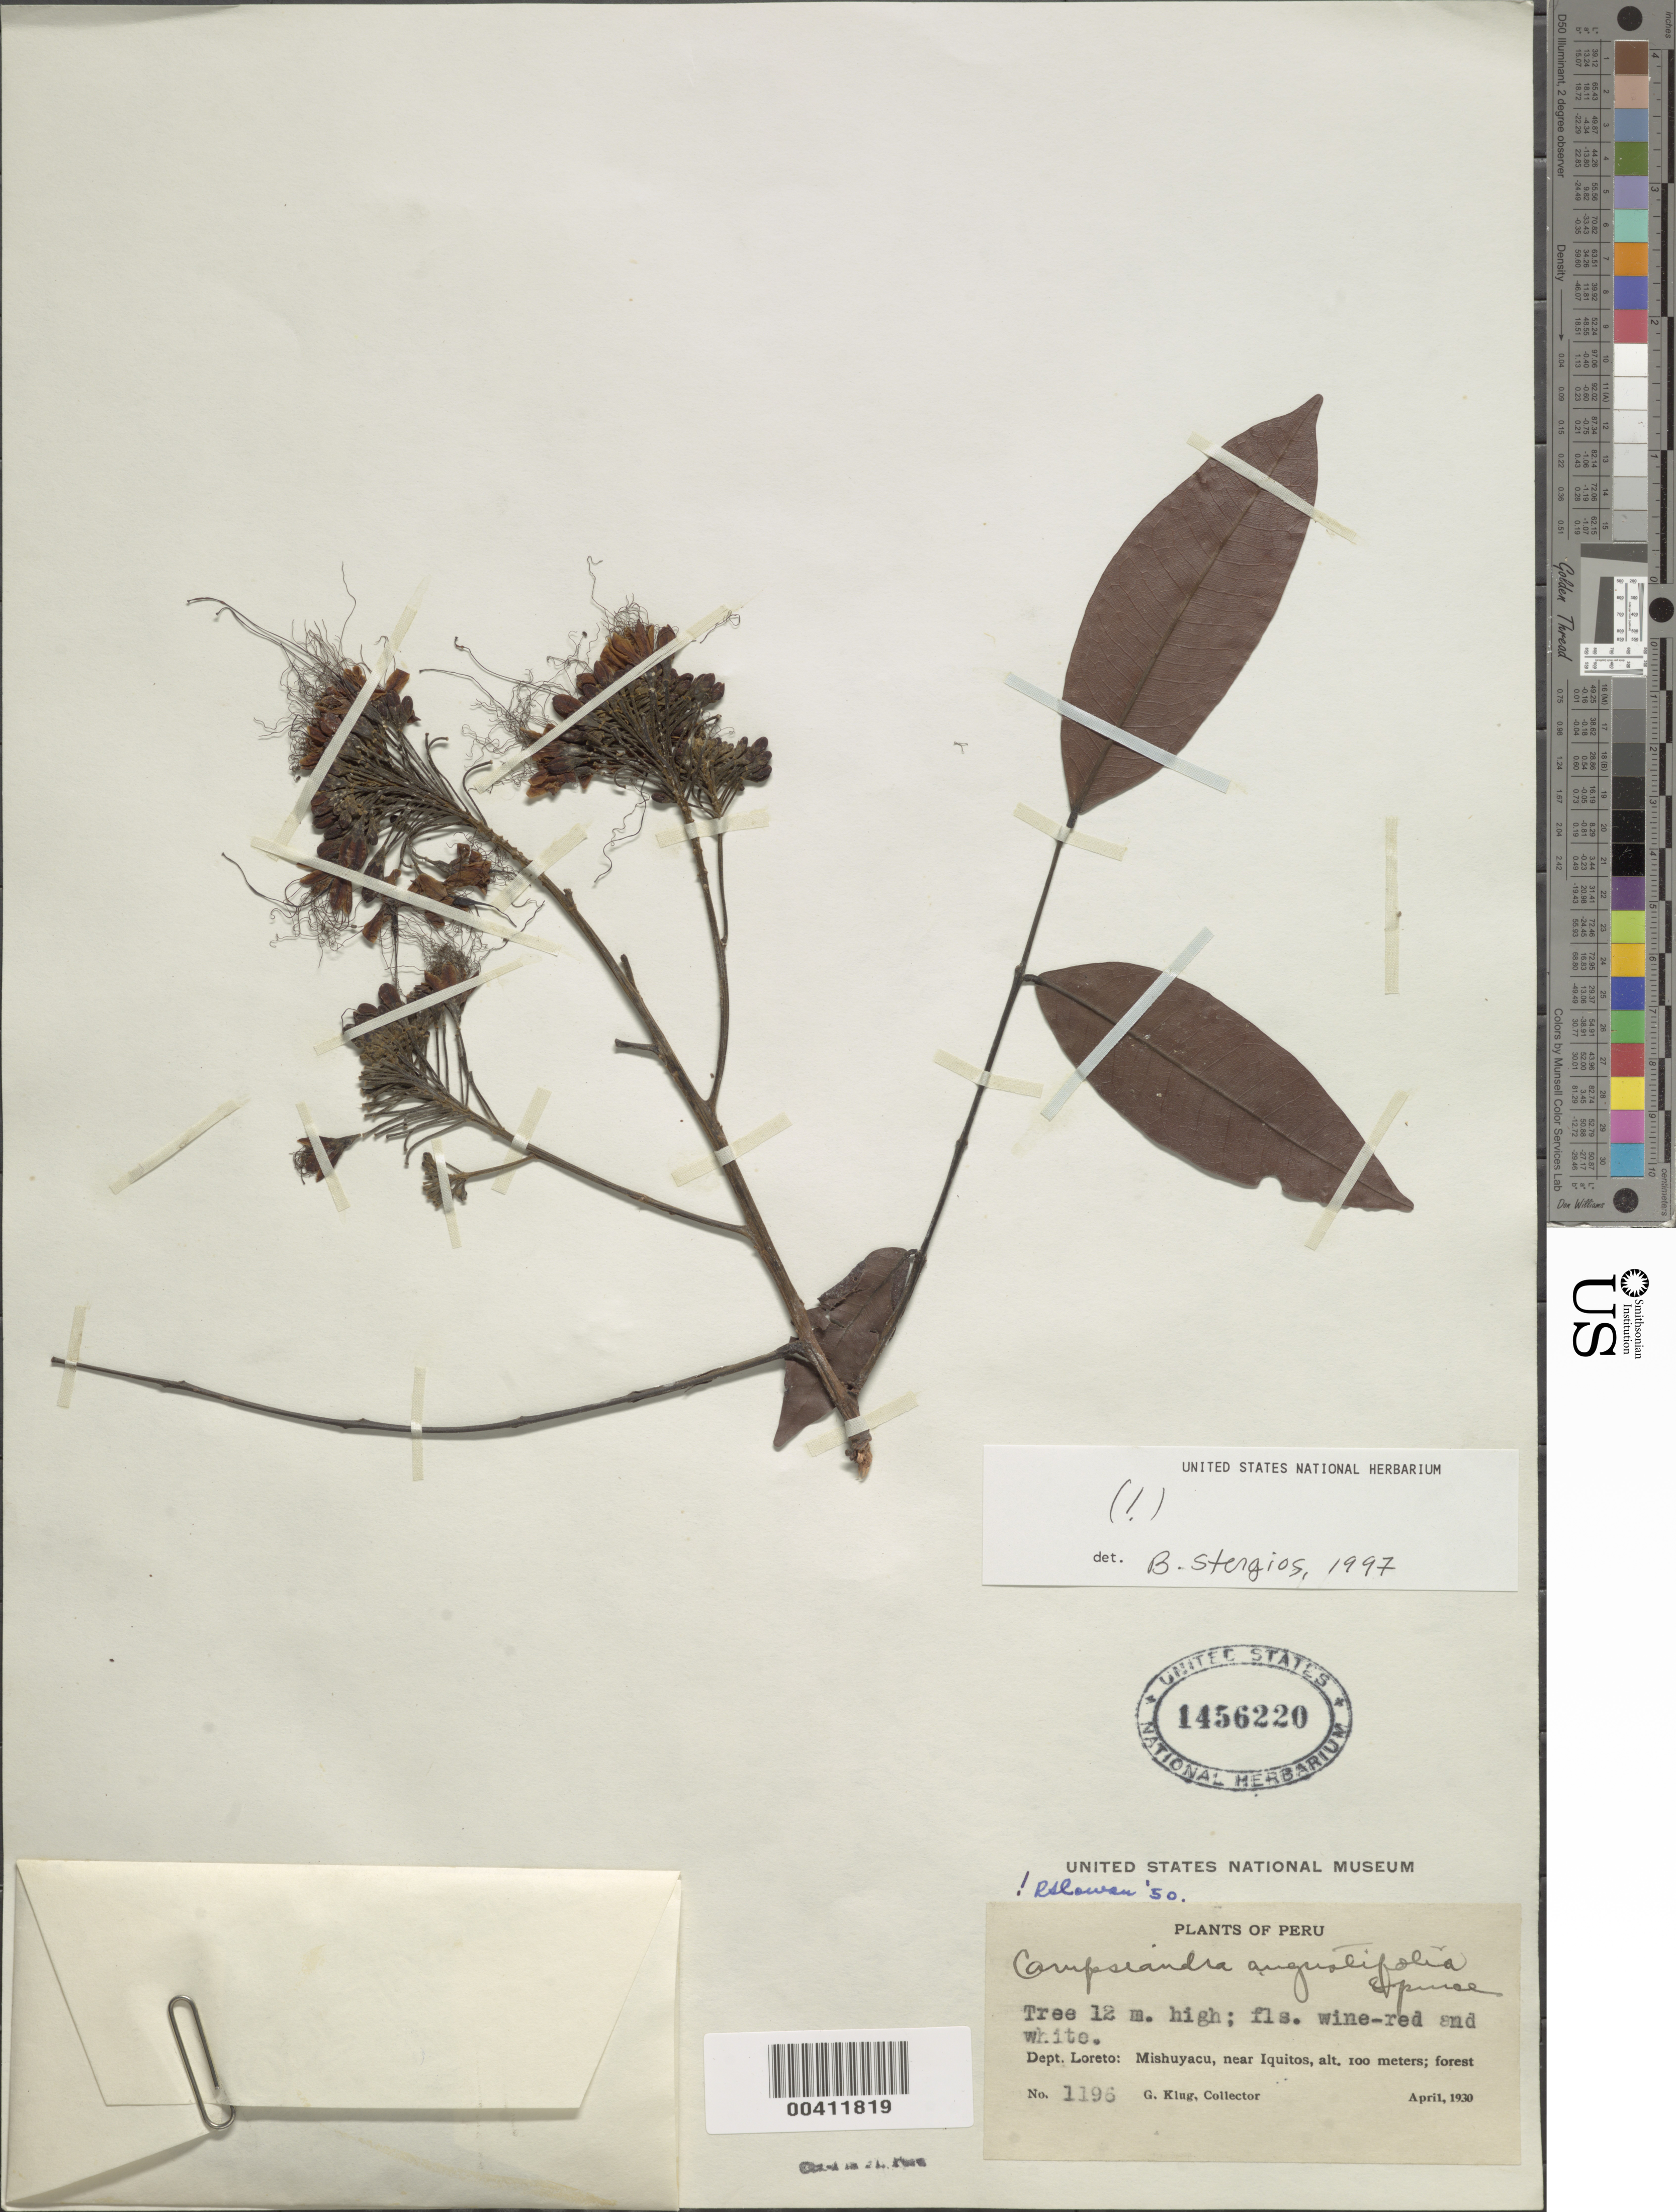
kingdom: Plantae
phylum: Tracheophyta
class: Magnoliopsida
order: Fabales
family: Fabaceae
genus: Campsiandra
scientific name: Campsiandra angustifolia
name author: Spruce ex Benth.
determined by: Cowan, R. S.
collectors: G. Klug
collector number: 1375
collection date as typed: Apr 1930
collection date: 1930-04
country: Peru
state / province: Loreto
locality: Mishuyaco, near iquitos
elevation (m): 100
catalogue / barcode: US 1456220